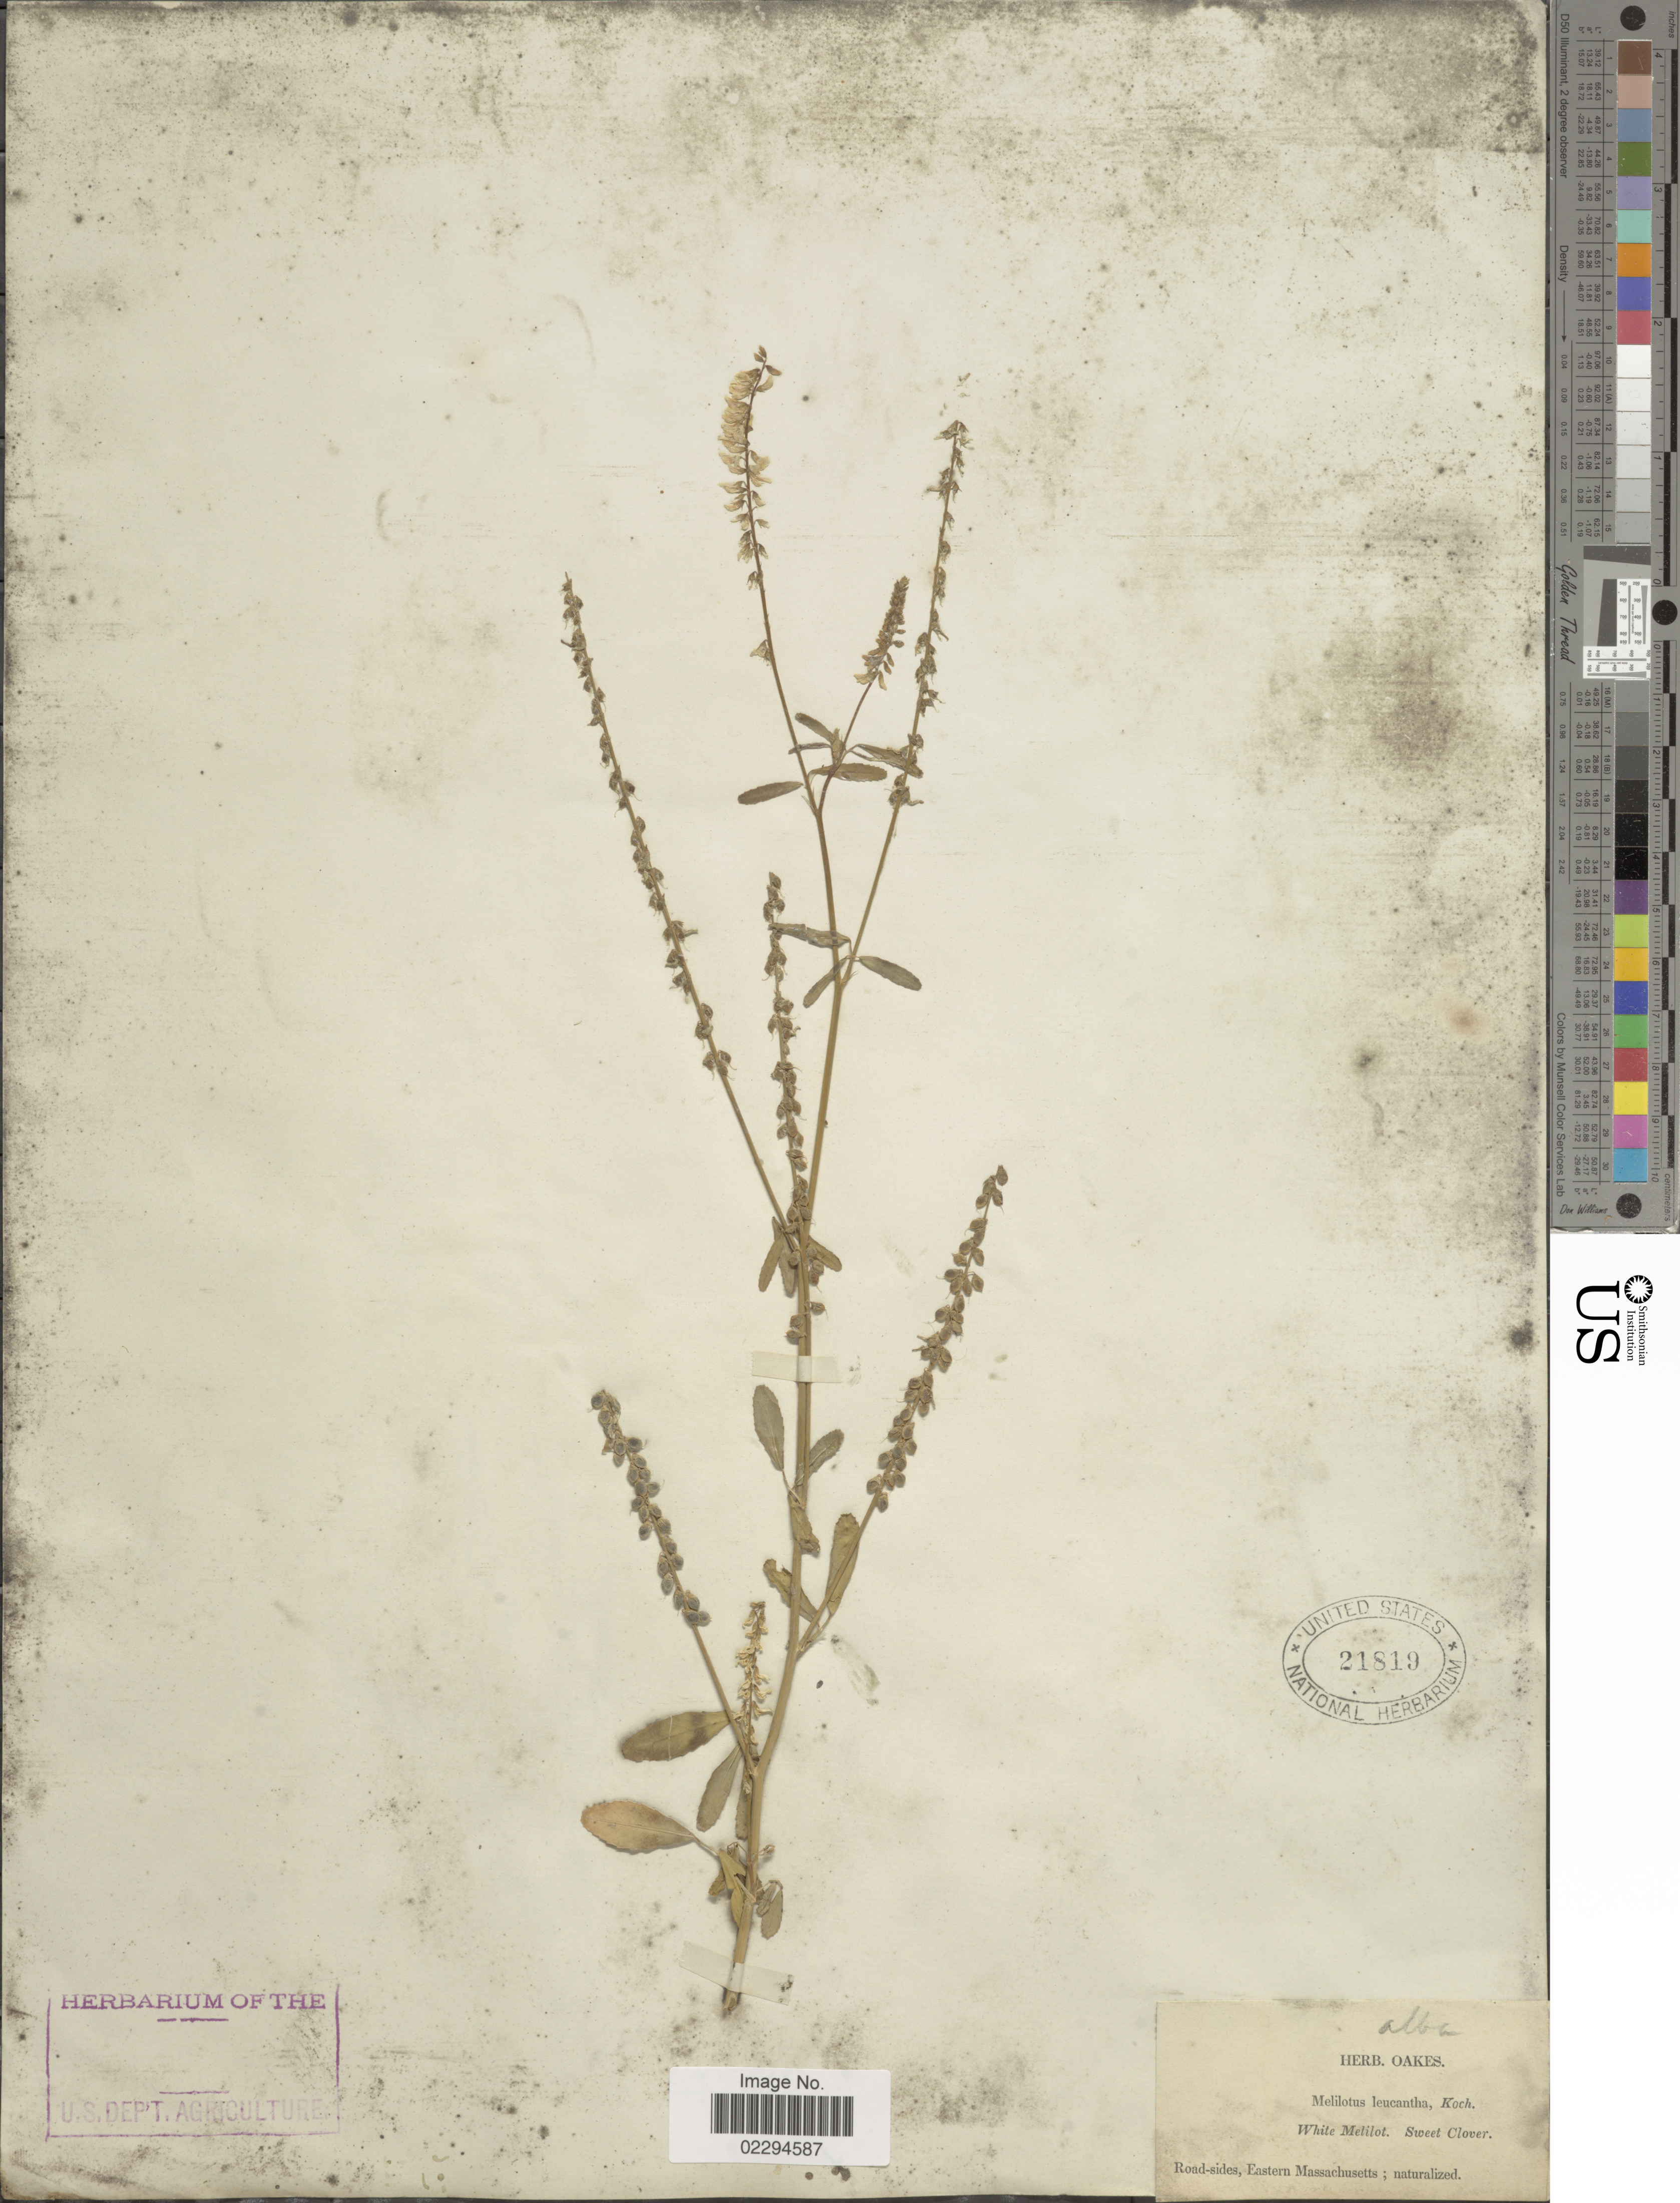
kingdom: Plantae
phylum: Tracheophyta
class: Magnoliopsida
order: Fabales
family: Fabaceae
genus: Melilotus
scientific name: Melilotus albus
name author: Medik.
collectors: ex herb. Oakes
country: United States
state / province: Massachusetts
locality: Eastern Massachusetts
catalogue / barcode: US 21819